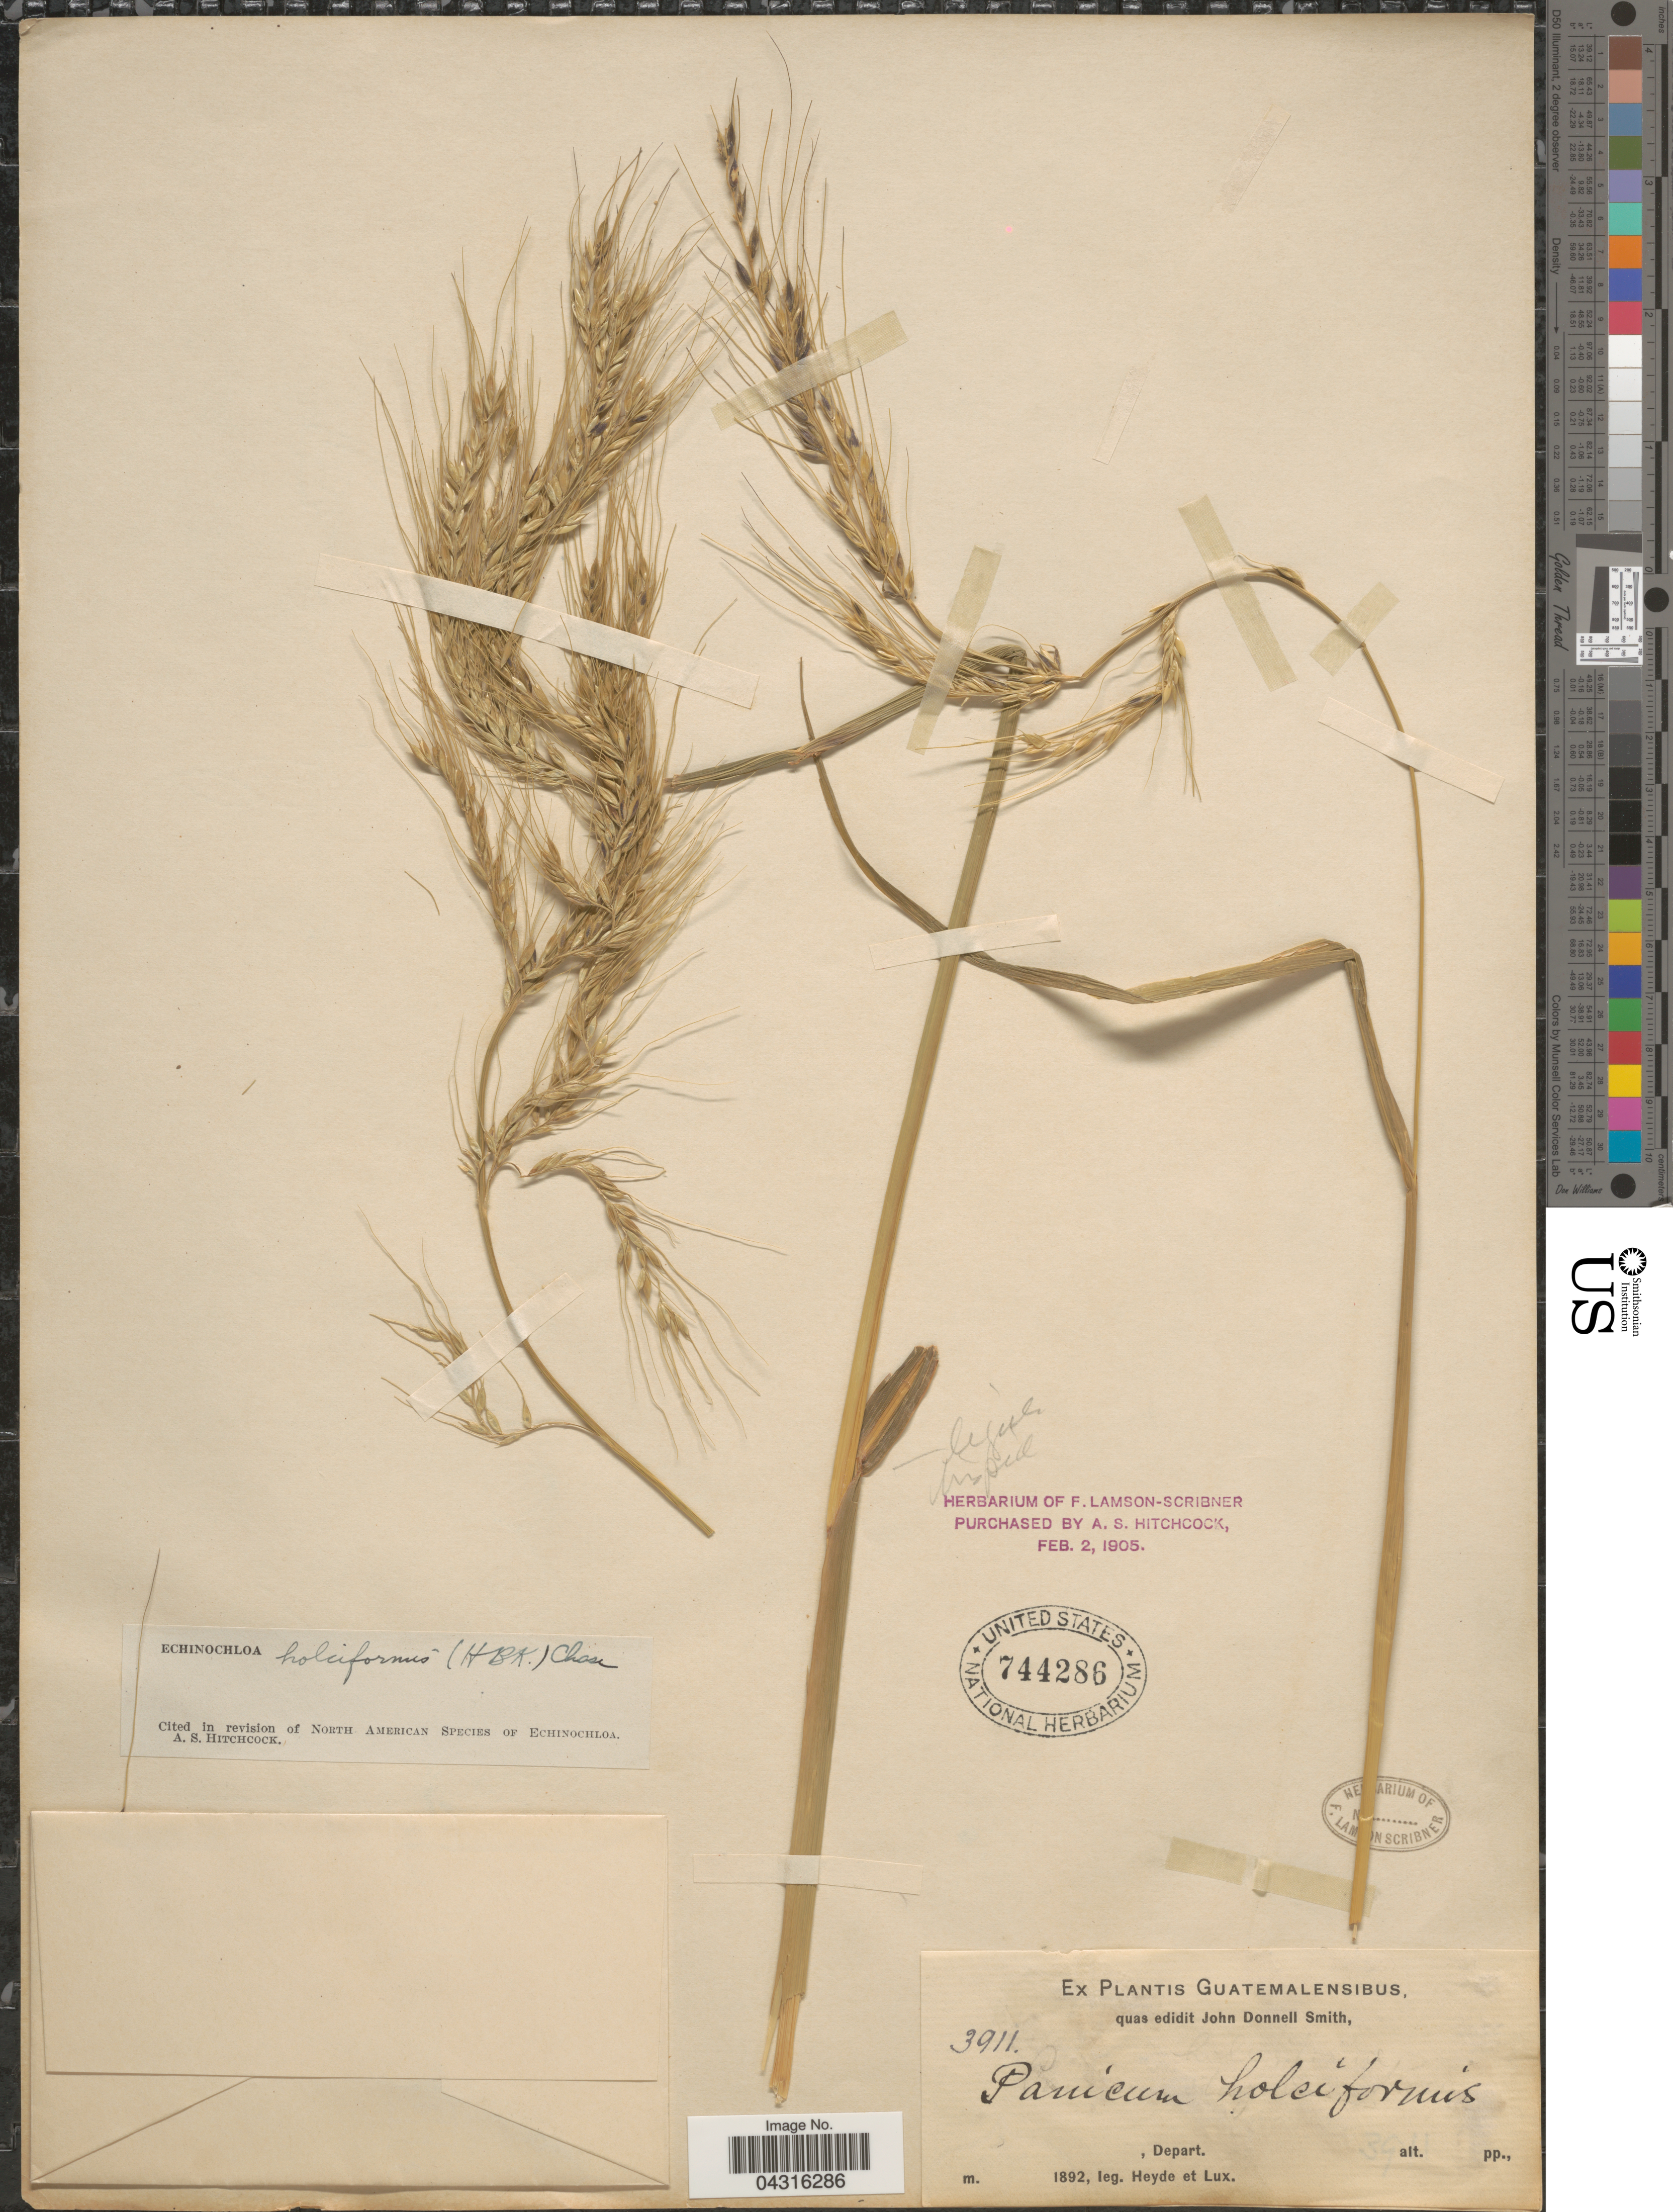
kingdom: Plantae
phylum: Tracheophyta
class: Liliopsida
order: Poales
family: Poaceae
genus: Echinochloa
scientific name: Echinochloa holciformis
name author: (Kunth) Chase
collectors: Heyde & Lux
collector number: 3911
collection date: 1892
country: Guatemala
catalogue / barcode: US 744286